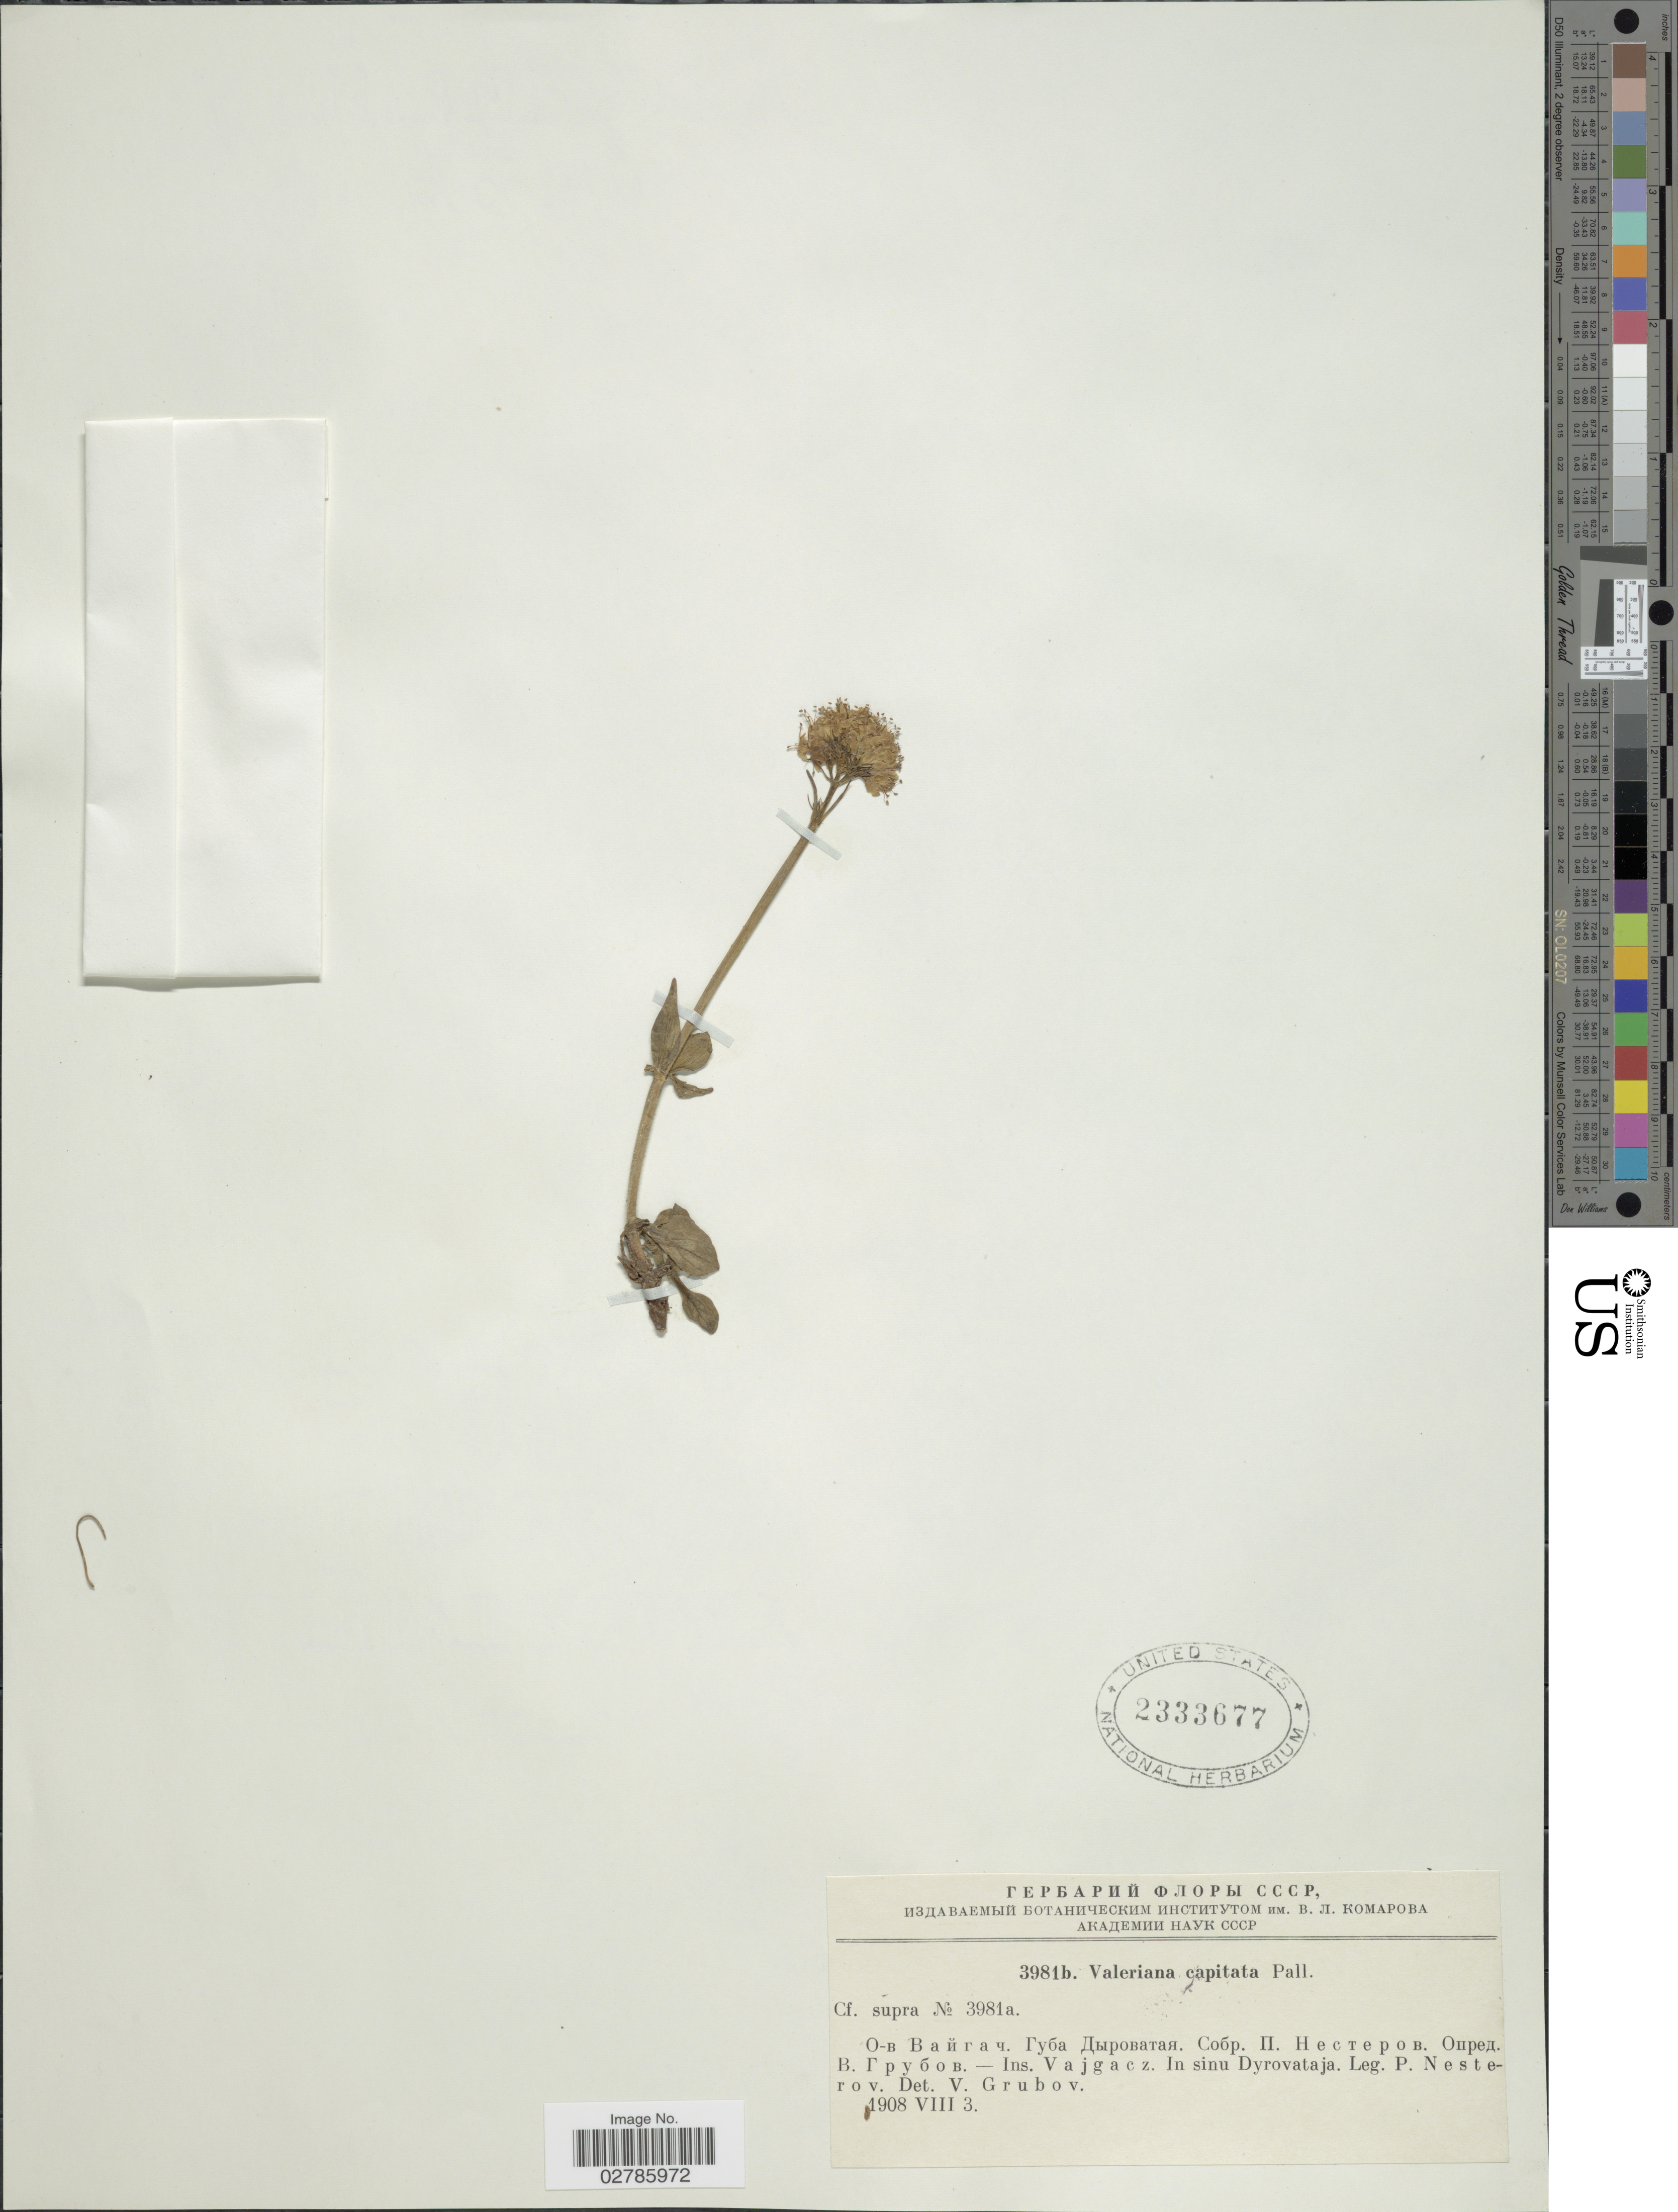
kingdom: Plantae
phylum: Tracheophyta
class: Magnoliopsida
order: Dipsacales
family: Caprifoliaceae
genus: Valeriana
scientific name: Valeriana capitata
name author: Link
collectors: P. Nesterov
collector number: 3981b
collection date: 1908-08-03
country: Russian Federation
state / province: Arkhangelsk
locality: Ins. Vajgacz. In sinu Dyrovataja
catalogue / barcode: US 2333677